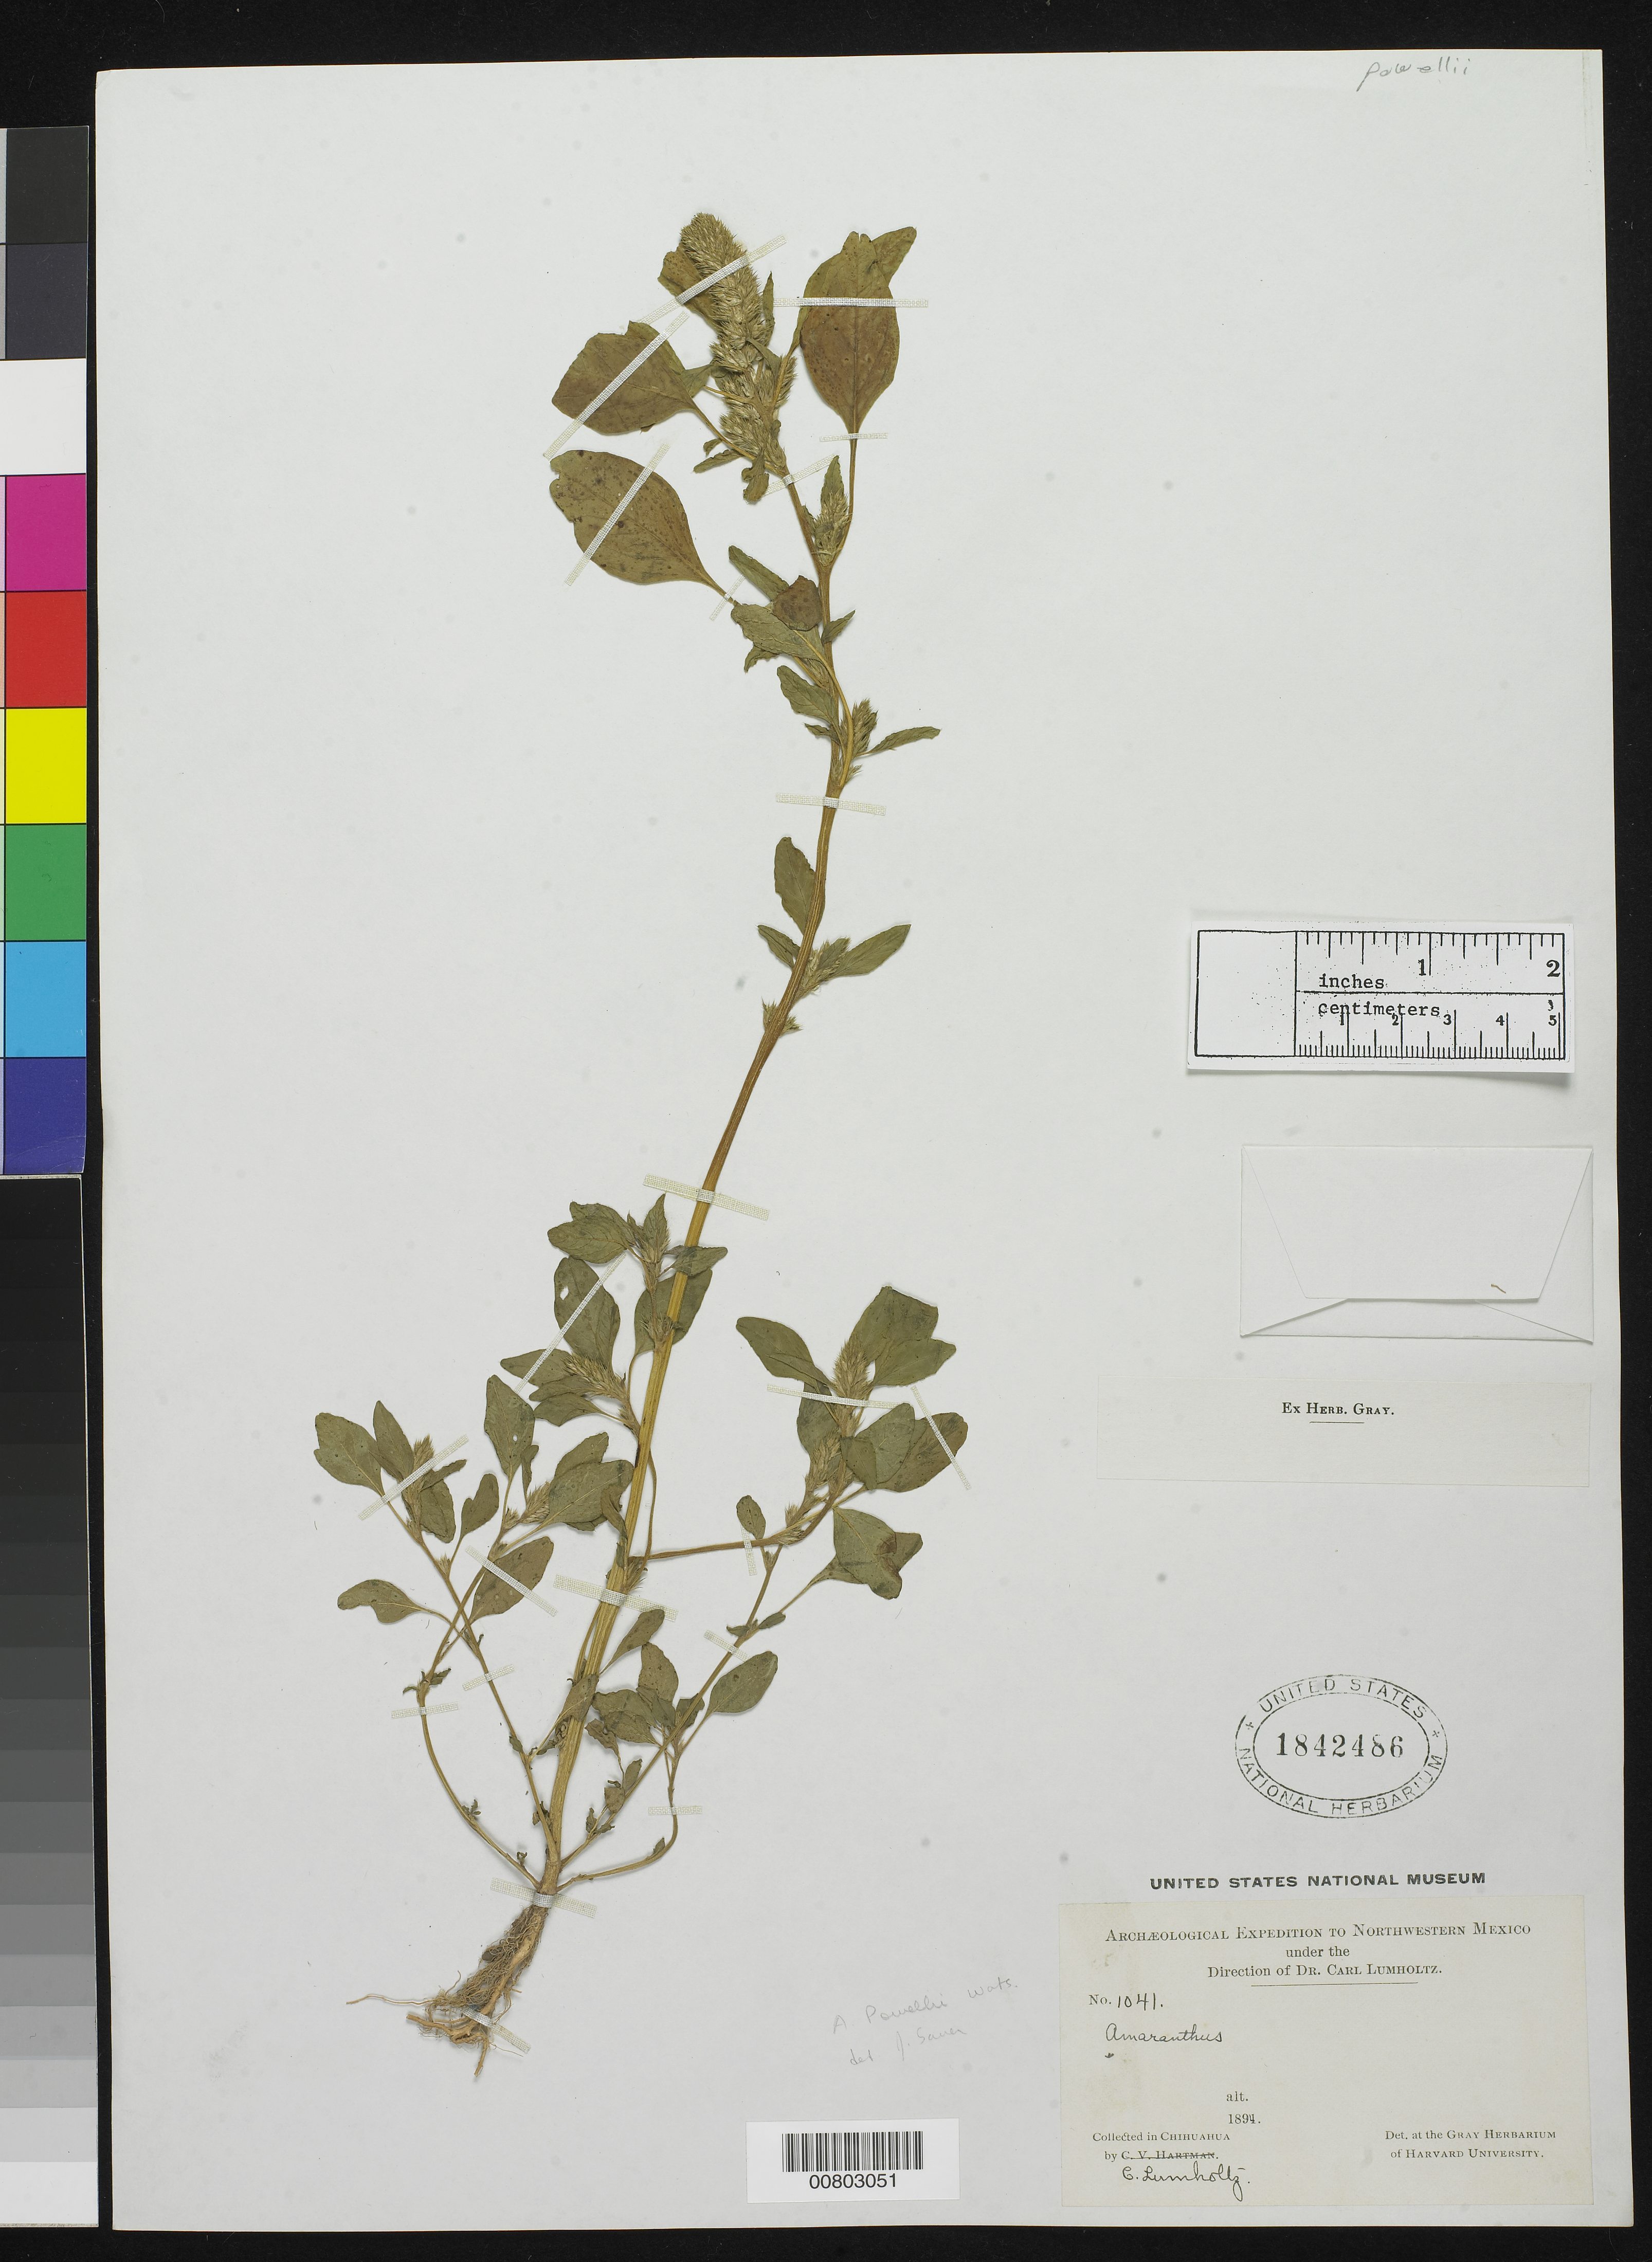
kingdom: Plantae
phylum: Tracheophyta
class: Magnoliopsida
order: Caryophyllales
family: Amaranthaceae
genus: Amaranthus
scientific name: Amaranthus powellii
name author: S. Watson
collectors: C. Lumholtz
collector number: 1041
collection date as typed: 1894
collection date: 1894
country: Mexico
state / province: Chihuahua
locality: Chihuahua.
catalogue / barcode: US 1842486